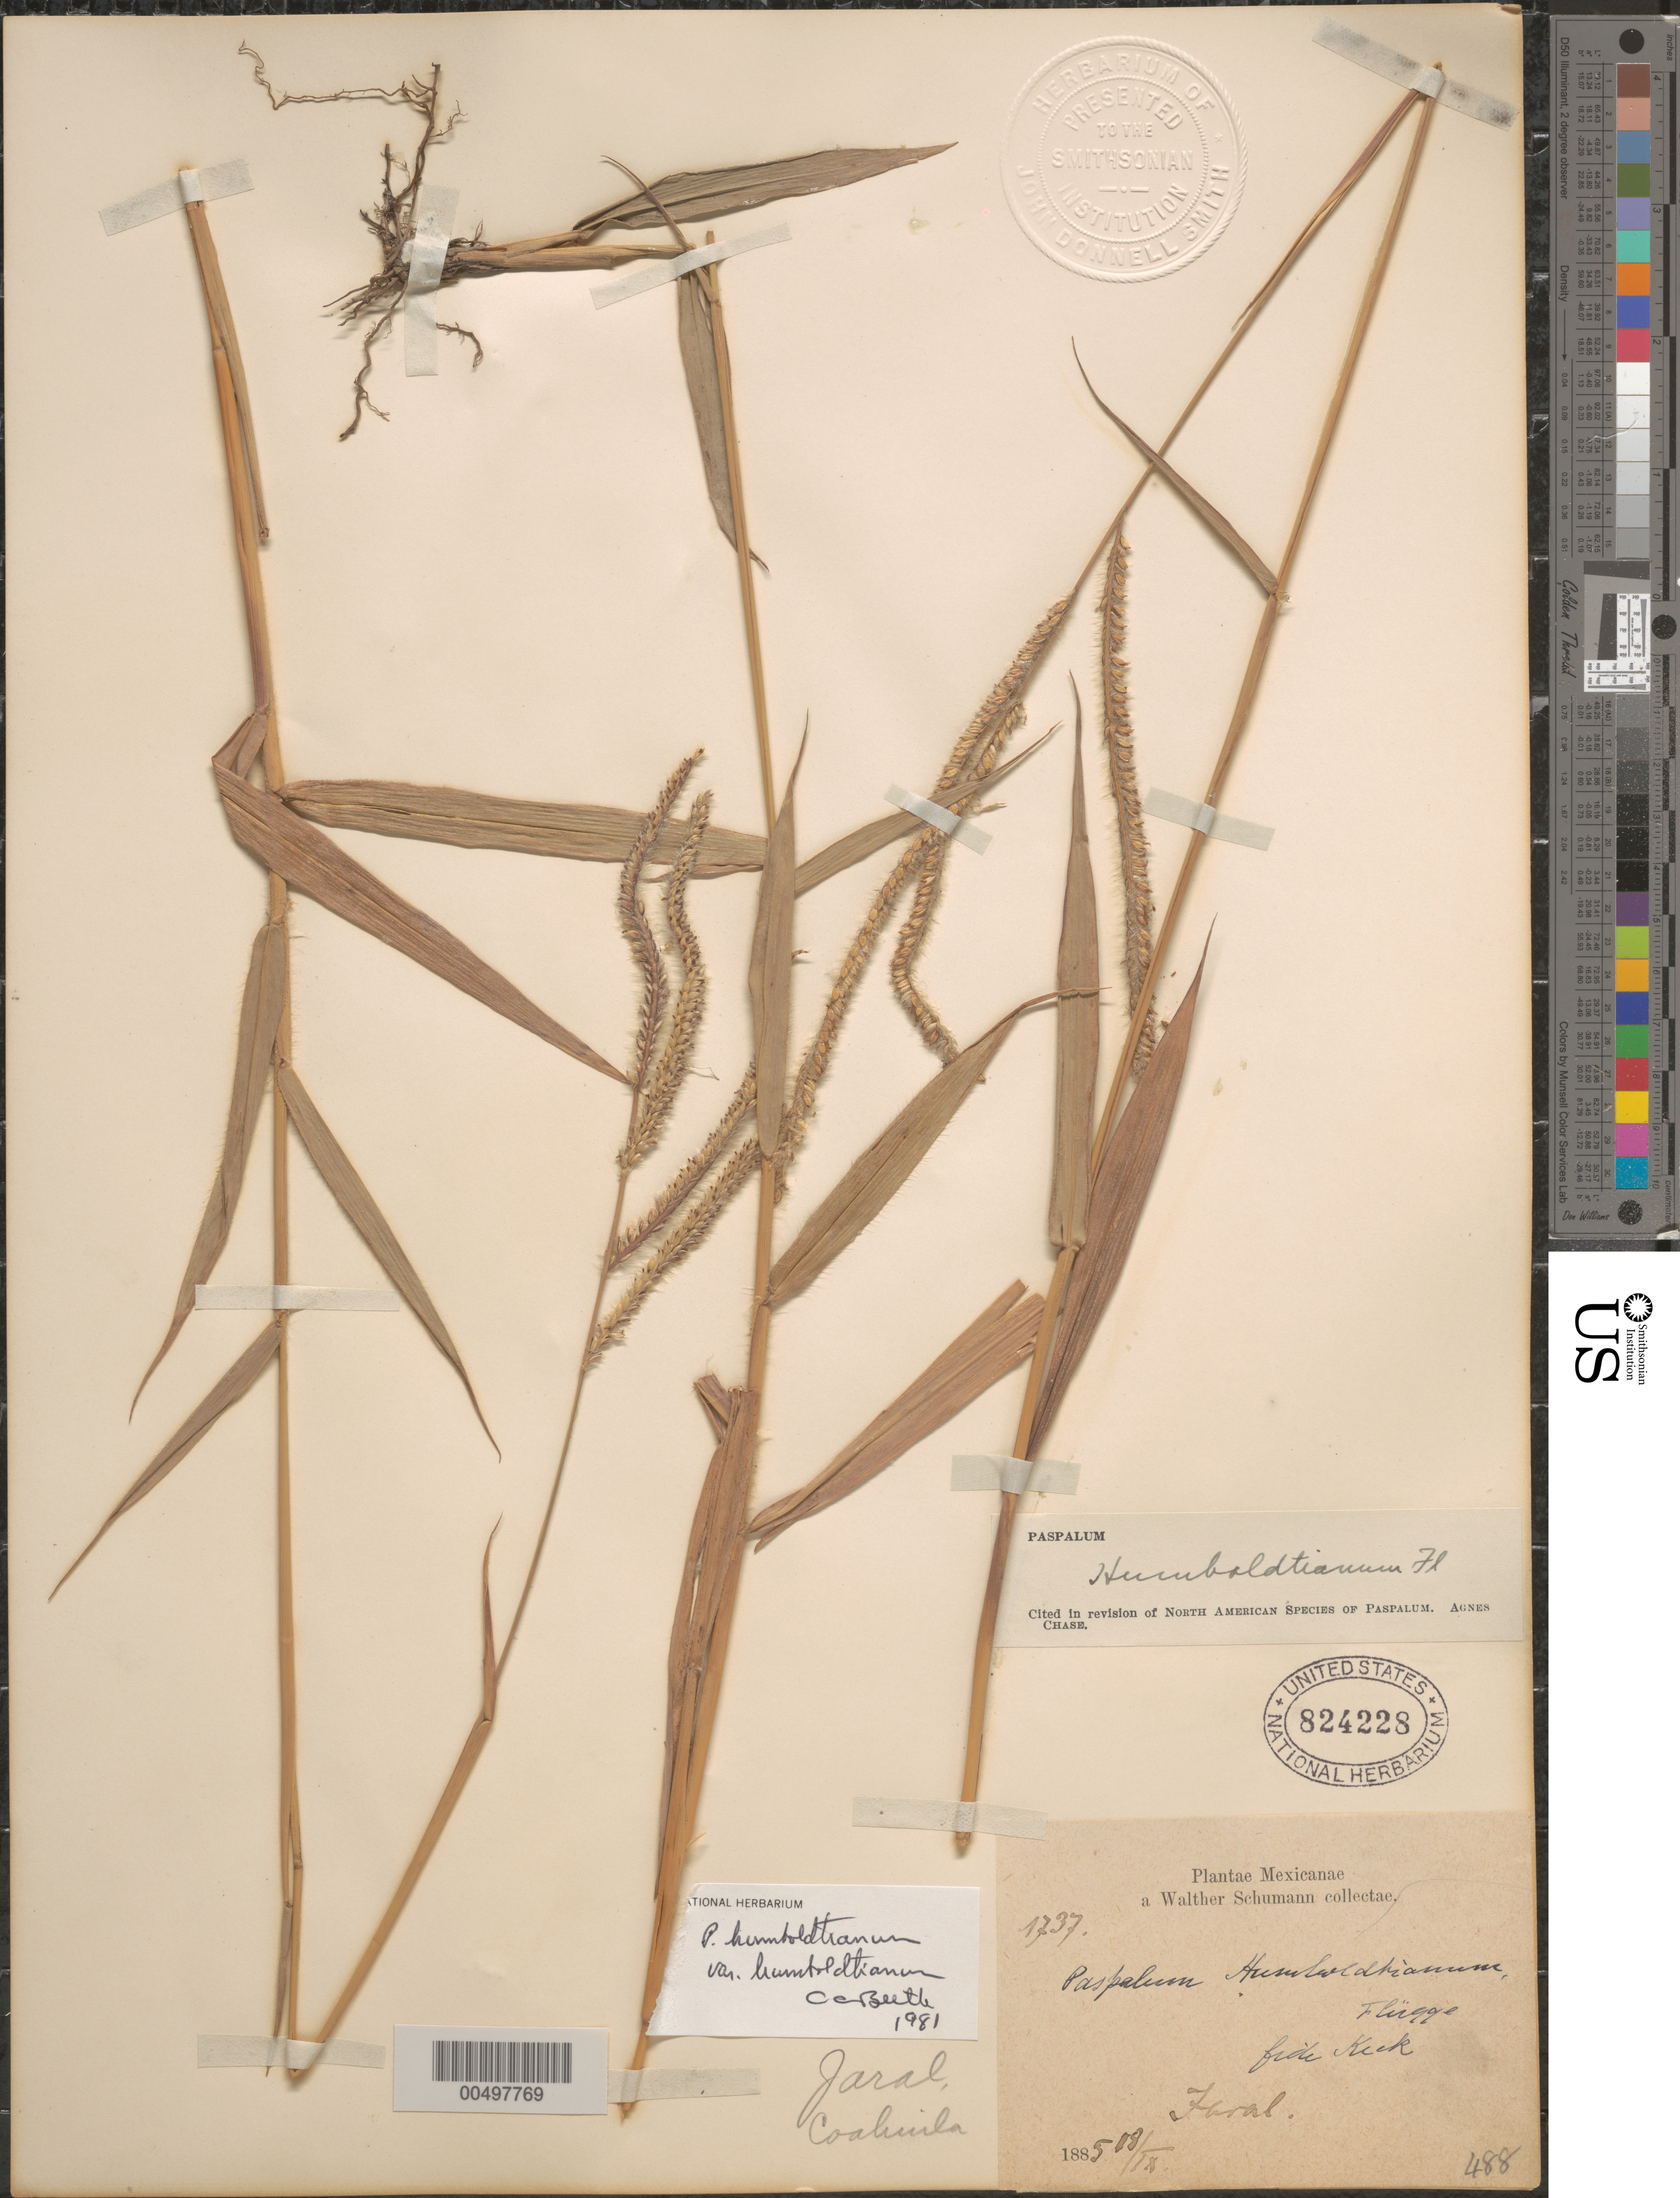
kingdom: Plantae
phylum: Tracheophyta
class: Liliopsida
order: Poales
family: Poaceae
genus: Paspalum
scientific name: Paspalum humboldtianum var. humboldtianum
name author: Flüggé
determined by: Beetle, Alan A.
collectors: W. Schumann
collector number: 1737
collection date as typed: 18 Sep 1885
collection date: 1885-09-18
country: Mexico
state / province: Coahuila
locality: Jaral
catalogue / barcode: US 824228